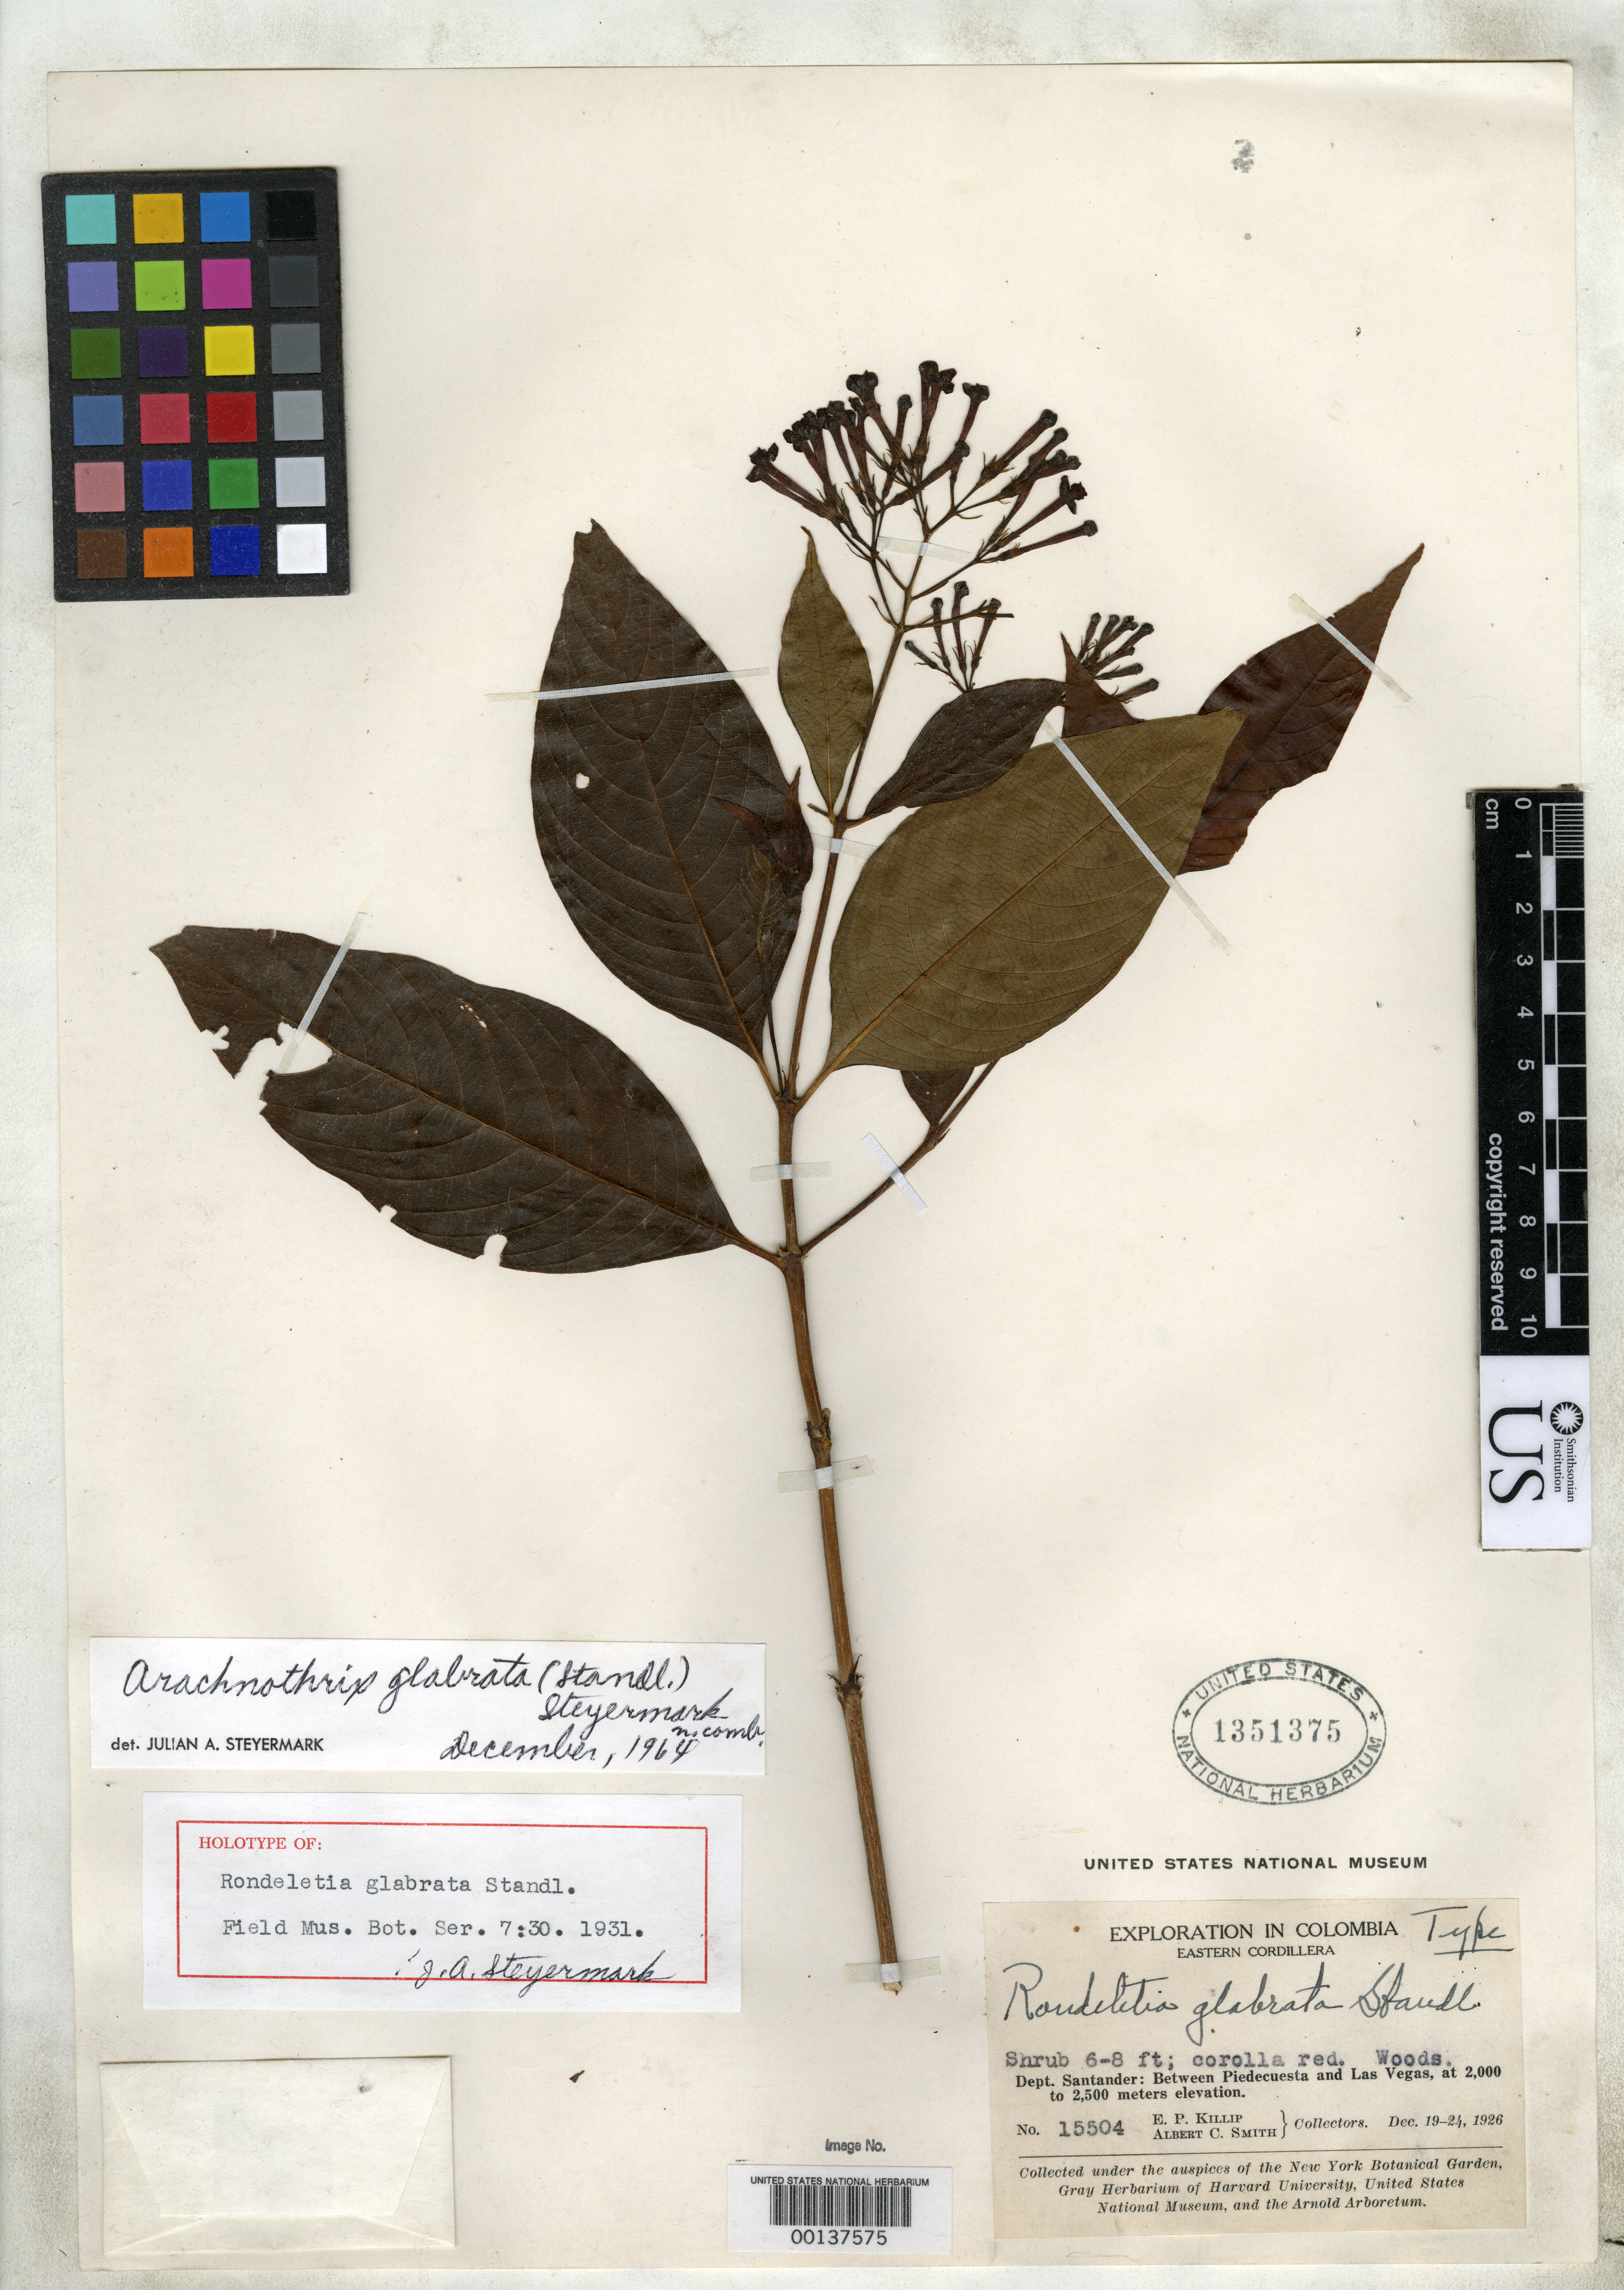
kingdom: Plantae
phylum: Tracheophyta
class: Magnoliopsida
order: Gentianales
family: Rubiaceae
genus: Rondeletia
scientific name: Rondeletia glabrata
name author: Standl.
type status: Holotype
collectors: E. P. Killip & A. C. Smith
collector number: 15504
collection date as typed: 19 Dec 1926 to 24 Dec 1926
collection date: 1926-12-19/1926-12-24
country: Colombia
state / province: Santander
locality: Between Piedecuesta and Las Vegas.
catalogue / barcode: US 1351375